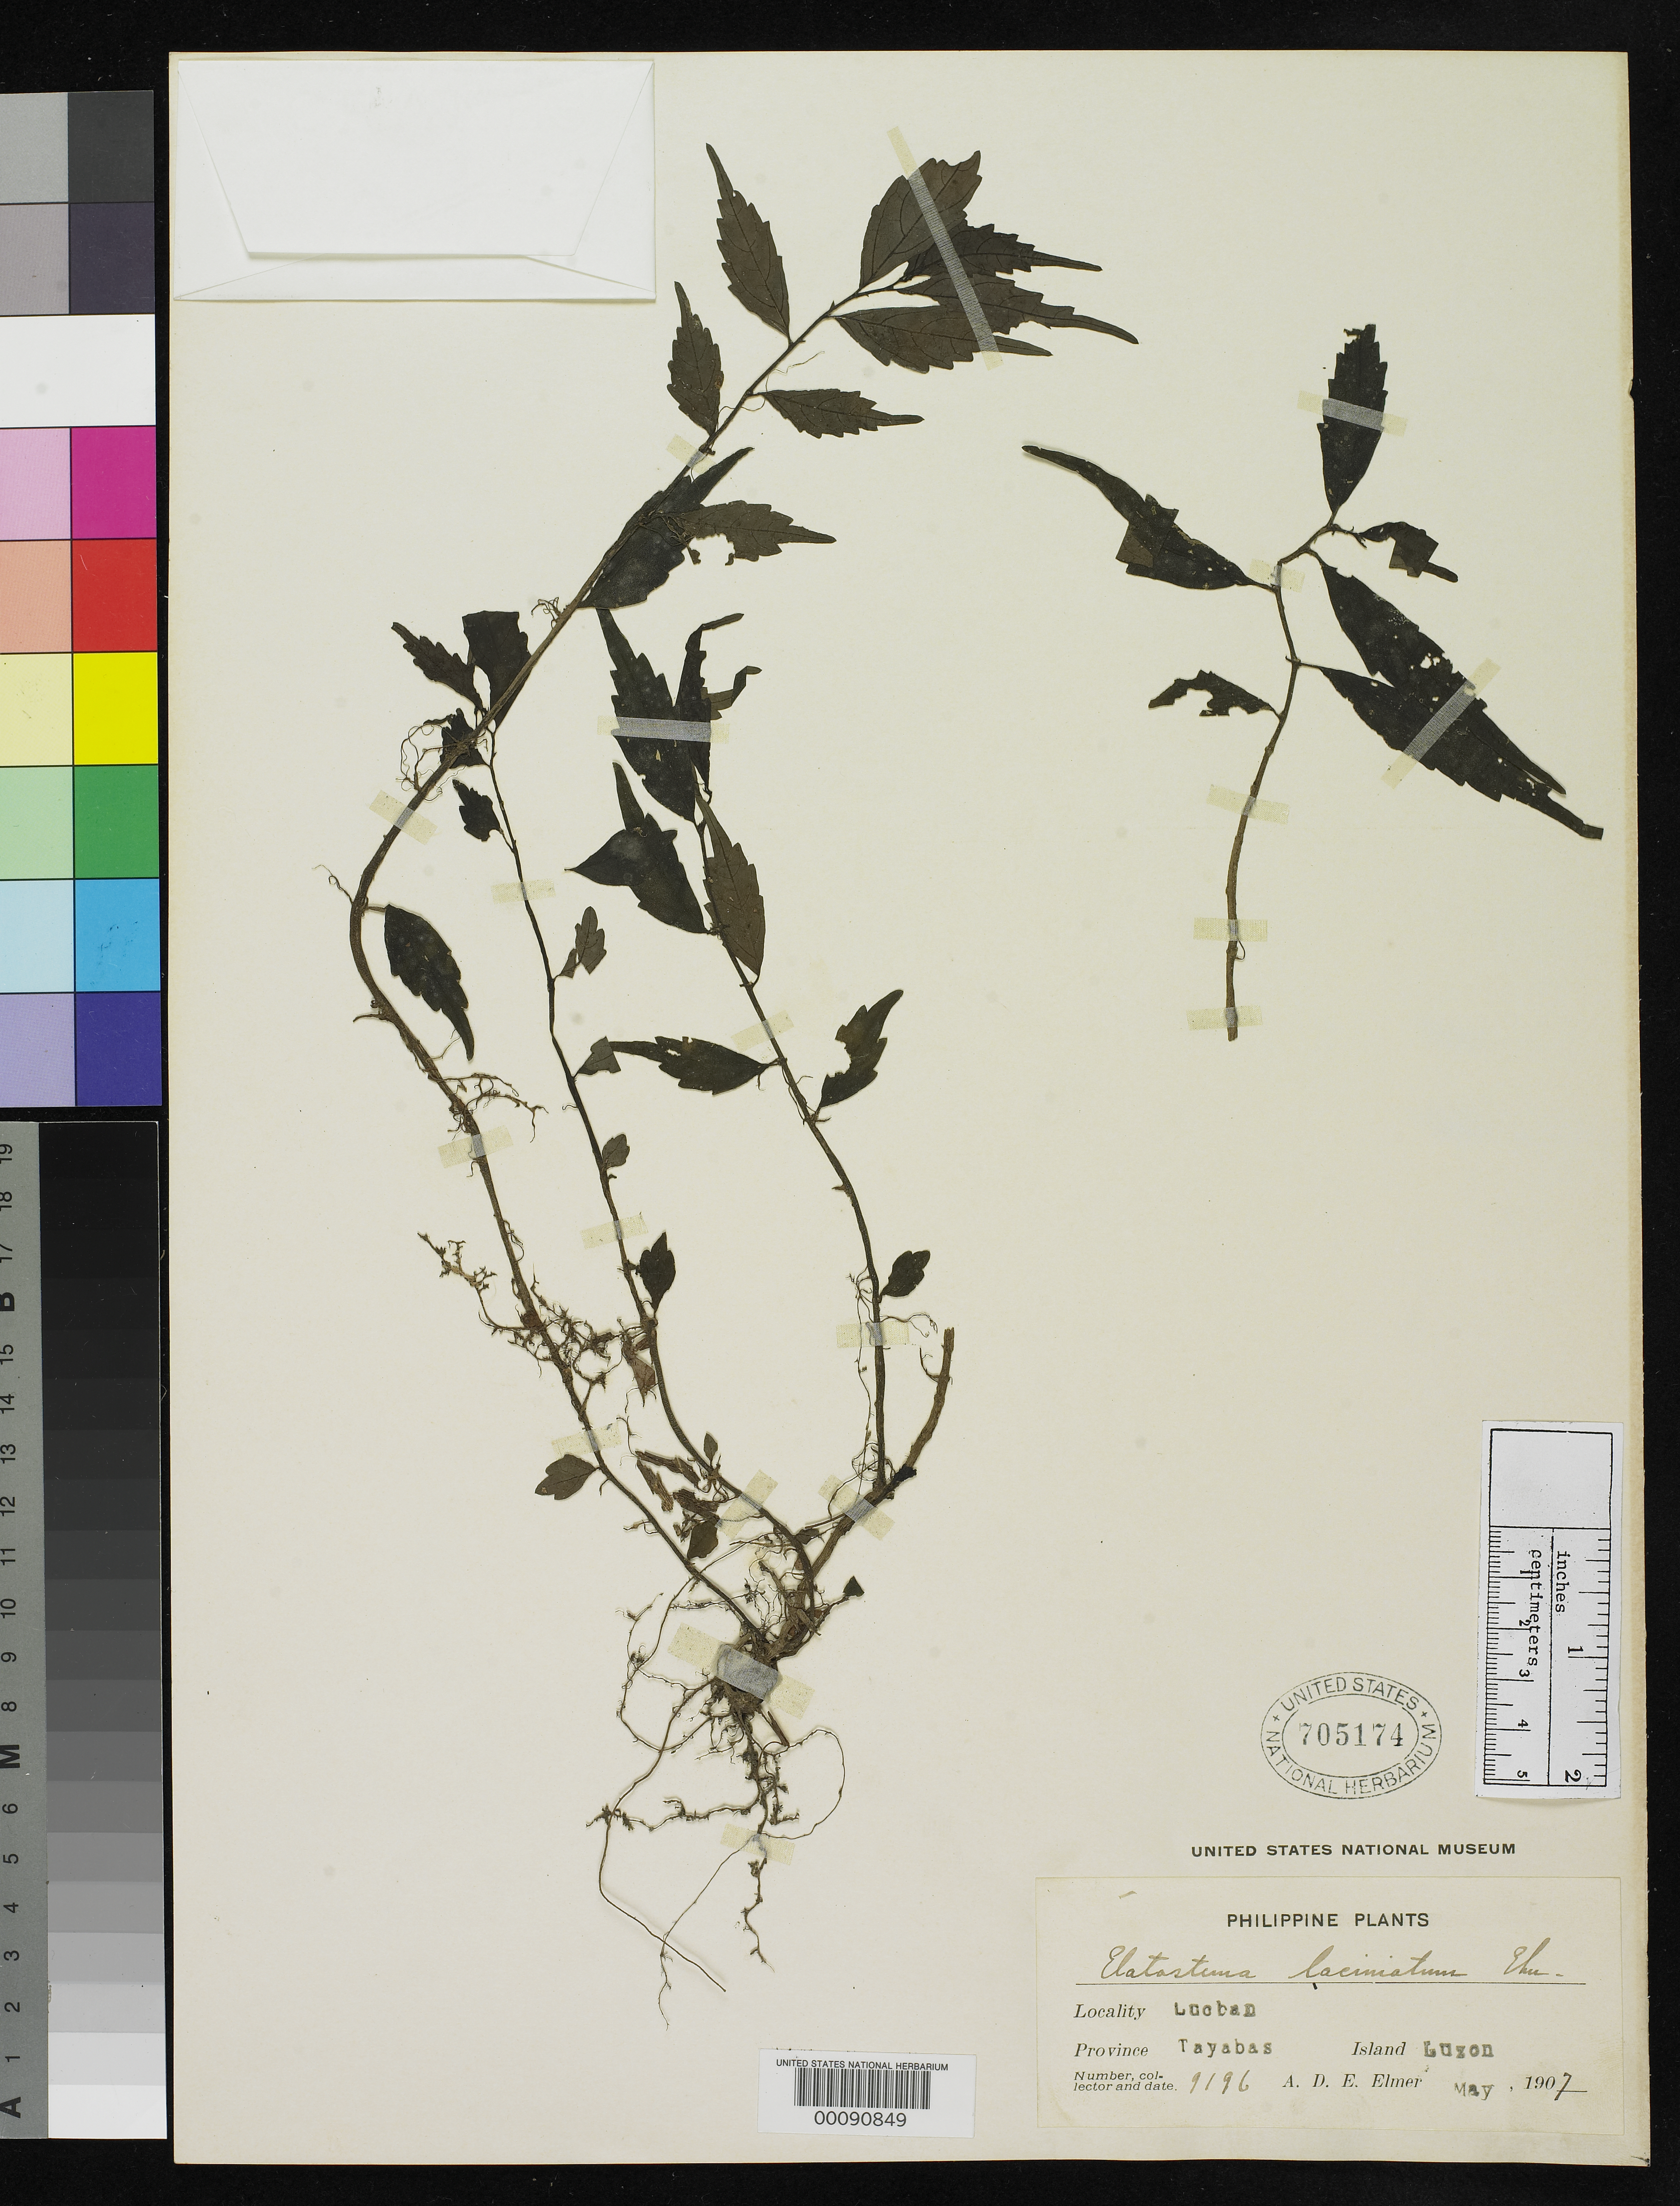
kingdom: Plantae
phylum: Tracheophyta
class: Magnoliopsida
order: Rosales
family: Urticaceae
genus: Elatostema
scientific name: Elatostema laciniatum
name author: Elmer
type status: Isotype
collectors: A. D. E. Elmer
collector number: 9196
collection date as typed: May 1907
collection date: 1907-05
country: Philippines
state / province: Calabarzon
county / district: Quezon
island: Luzon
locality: Lucban, Province of Tayabas, Luzon.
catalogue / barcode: US 705174